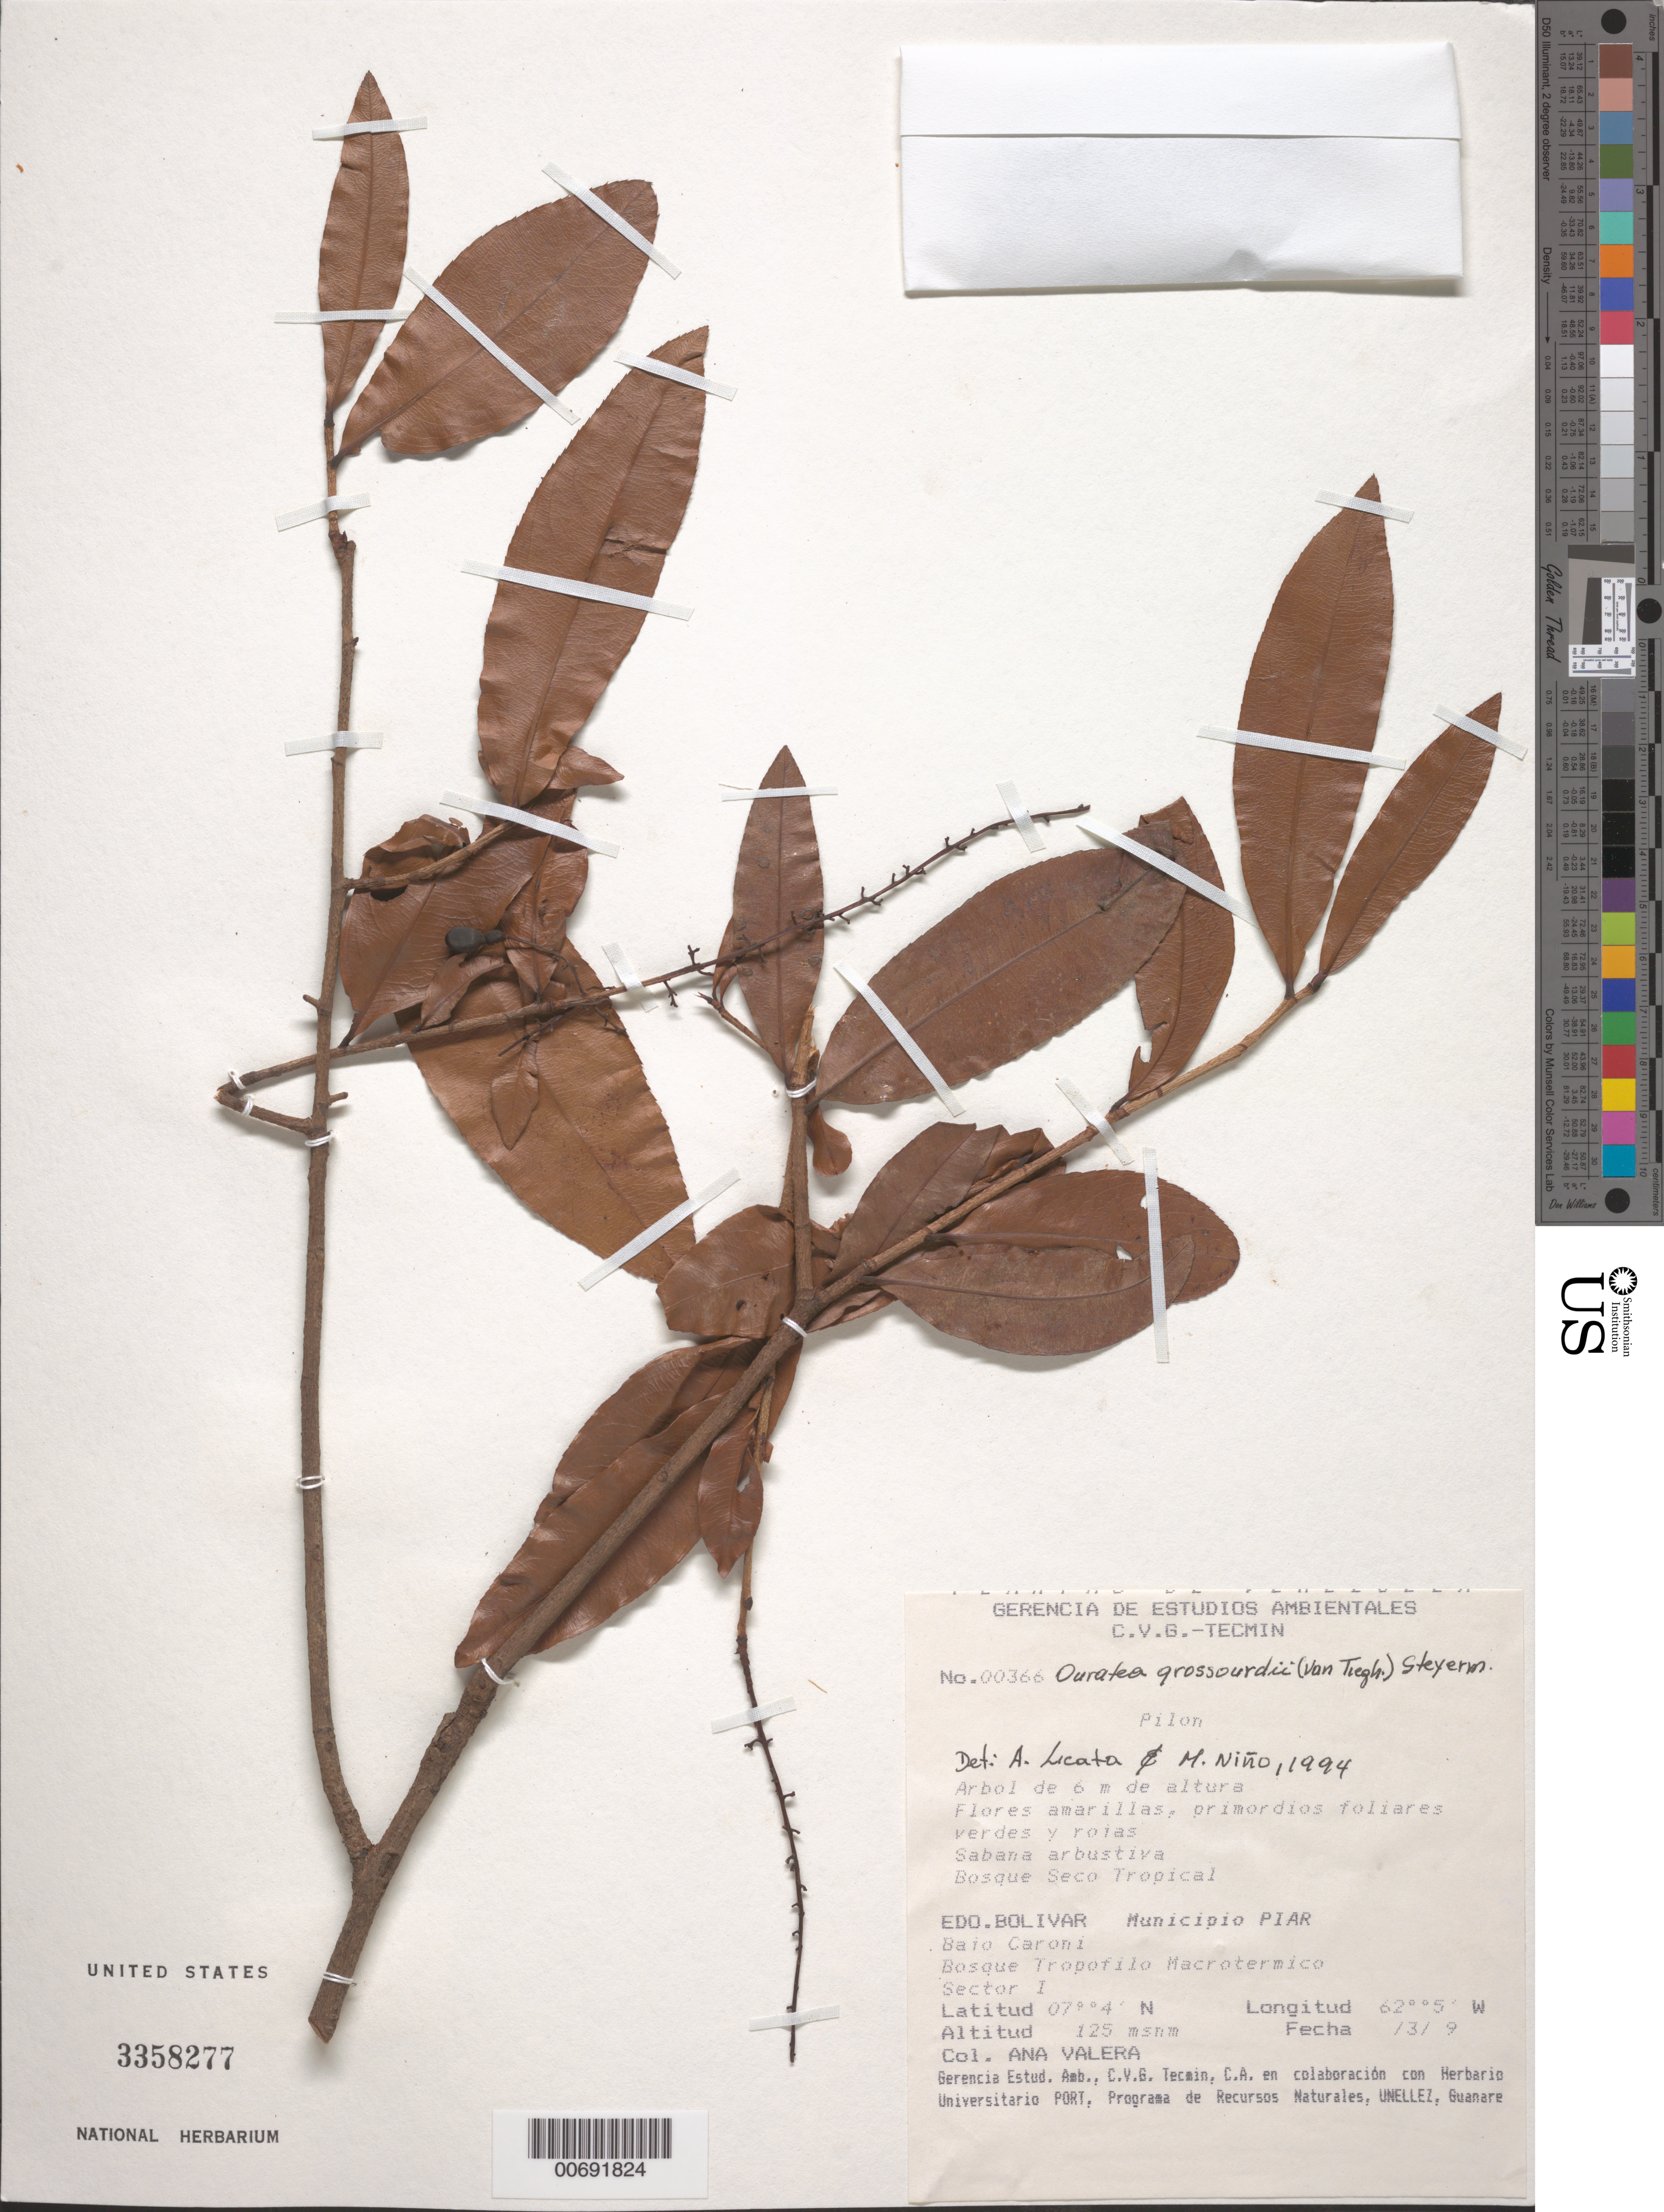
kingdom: Plantae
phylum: Tracheophyta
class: Magnoliopsida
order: Malpighiales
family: Ochnaceae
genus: Ouratea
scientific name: Ouratea grosourdyi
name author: (Tiegh.) Steyerm.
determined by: Licata, A.; Niño, S. M.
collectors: A. Valera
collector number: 366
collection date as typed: Mar-94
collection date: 1994-03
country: Venezuela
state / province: Bolívar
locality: Mun. Piar, Bajo Caroní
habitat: Savana arbustiva, bosque seco tropical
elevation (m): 125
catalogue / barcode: US 3358277